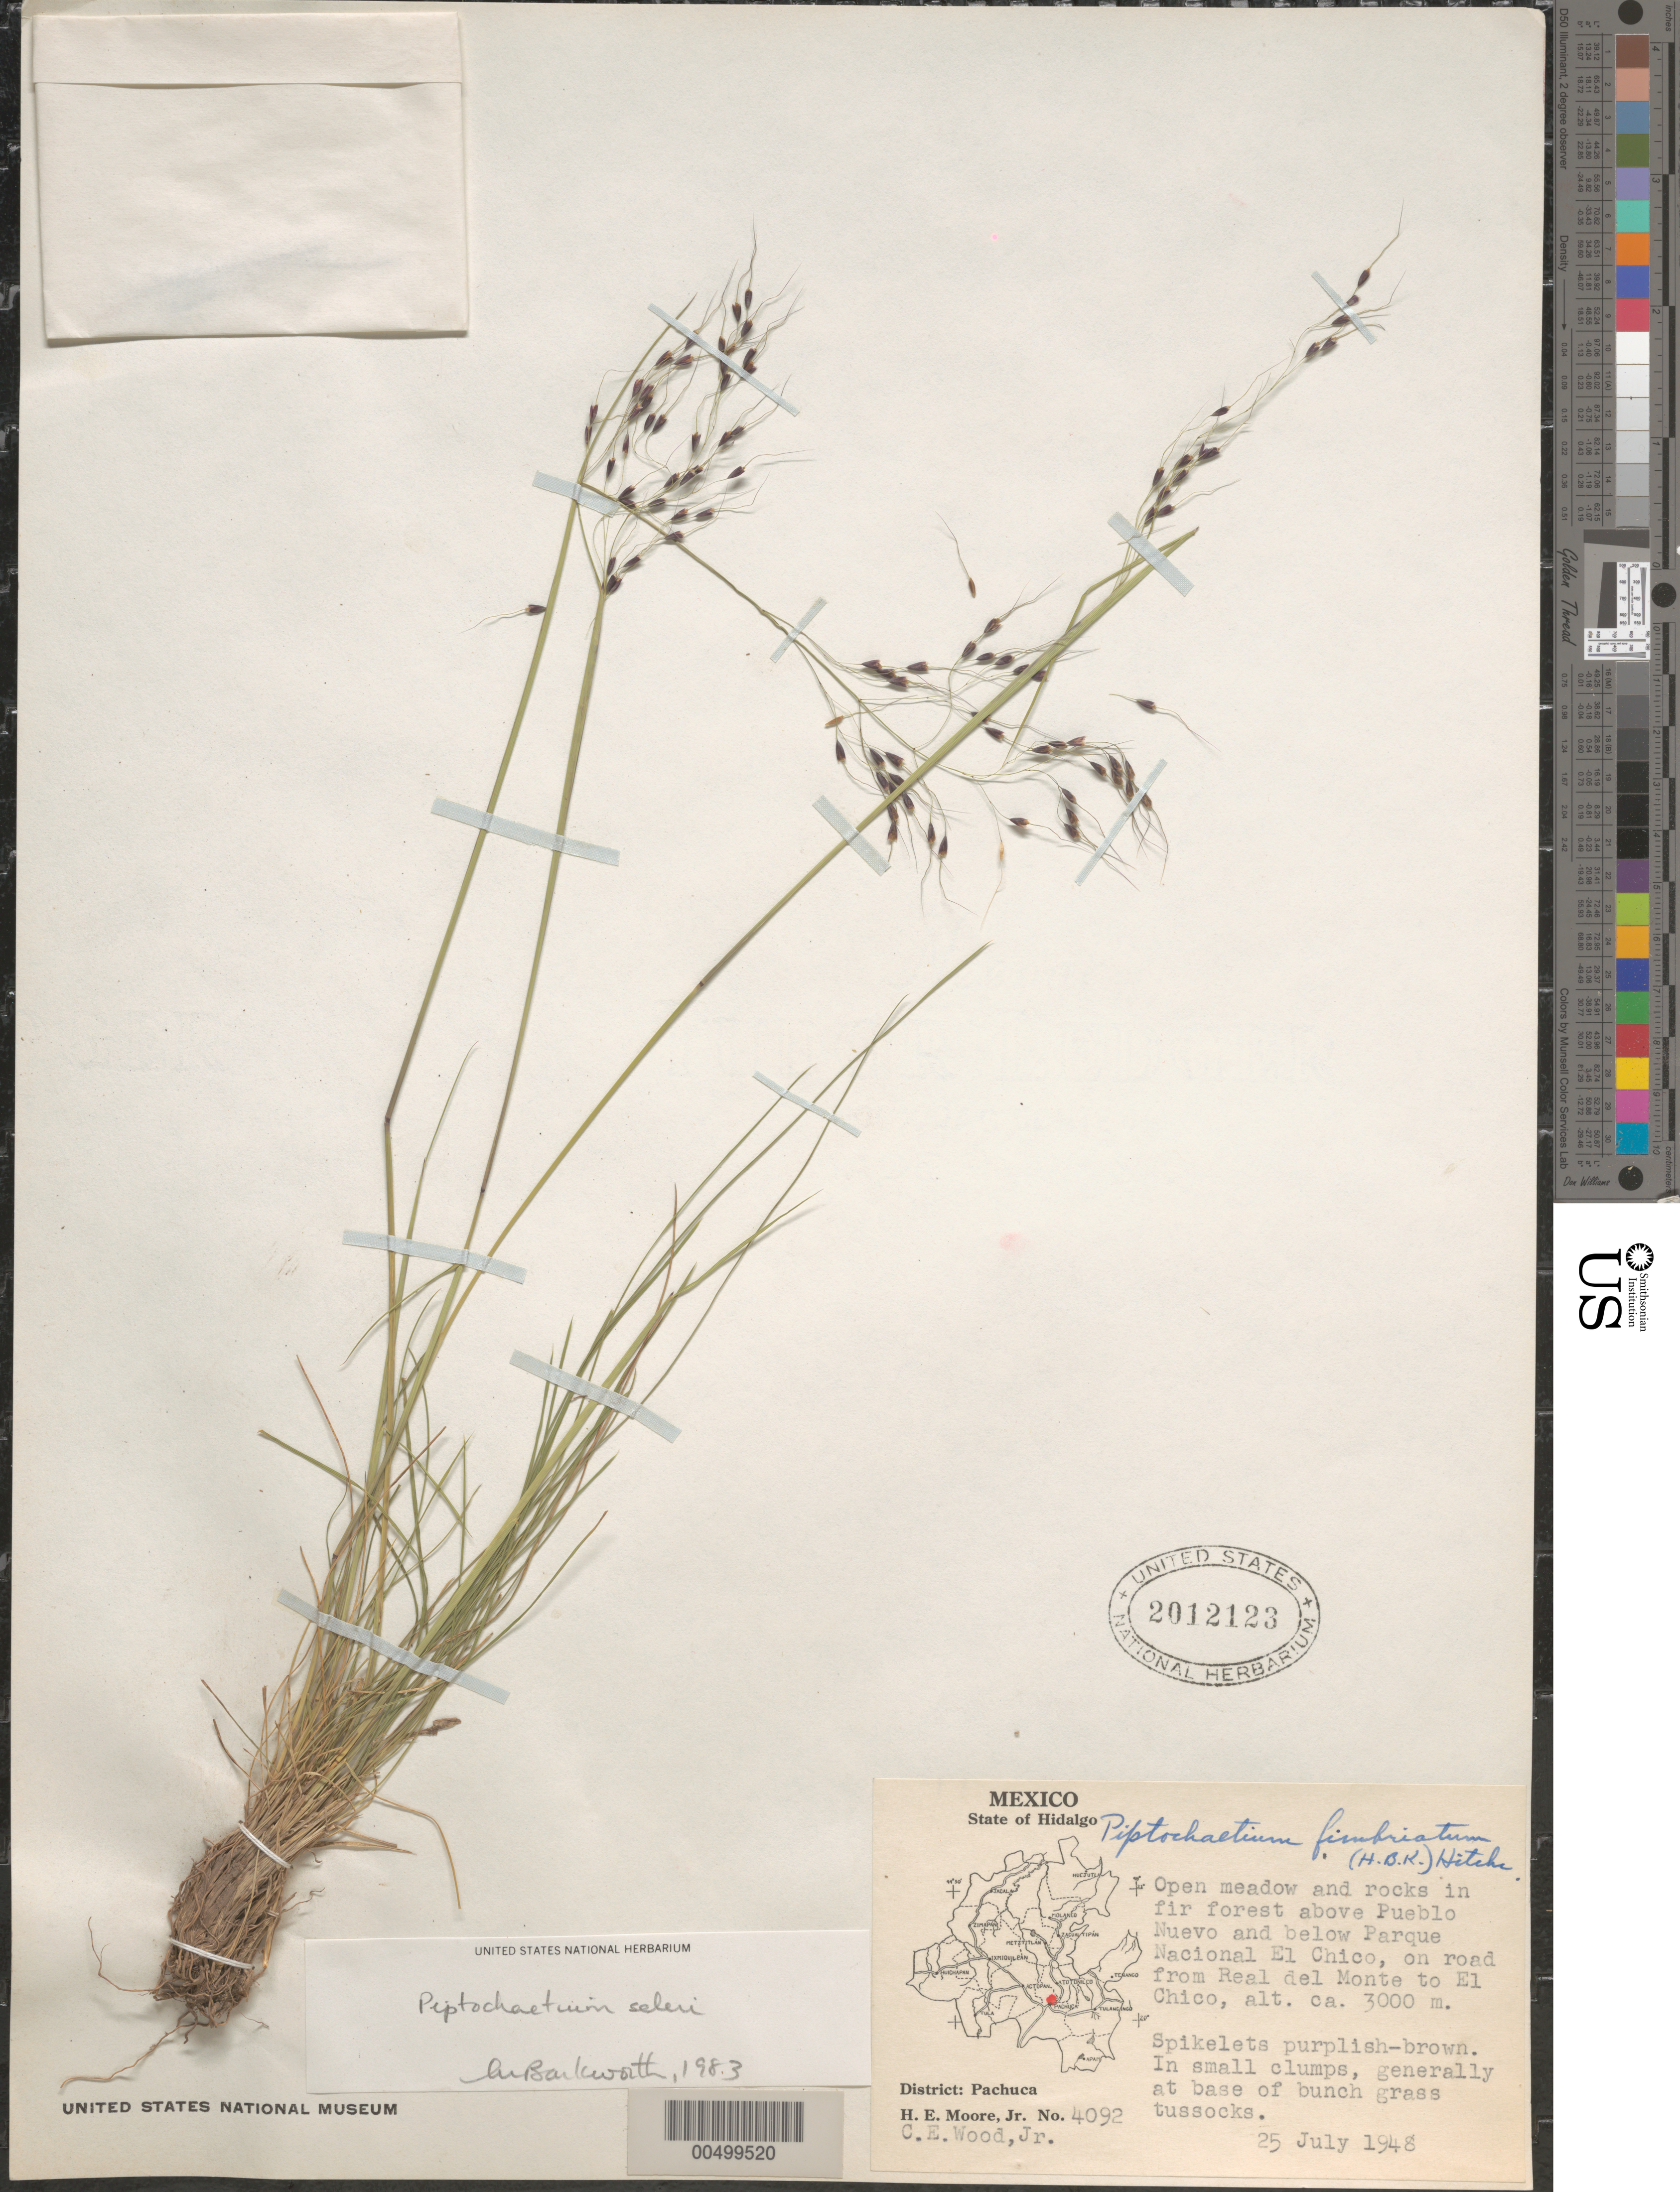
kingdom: Plantae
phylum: Tracheophyta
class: Liliopsida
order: Poales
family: Poaceae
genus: Piptochaetium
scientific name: Piptochaetium seleri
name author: (Pilg.) Henr.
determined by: Barkworth, M. E.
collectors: H. E. Moore & C. Wood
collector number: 4092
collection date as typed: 25 Jul 1948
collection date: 1948-07-25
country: Mexico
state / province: Hidalgo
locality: Above Puebla Nuevo & below Parque Nacional El Chico, on rd from Real del Monte to El Chico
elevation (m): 3000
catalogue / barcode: US 2012123